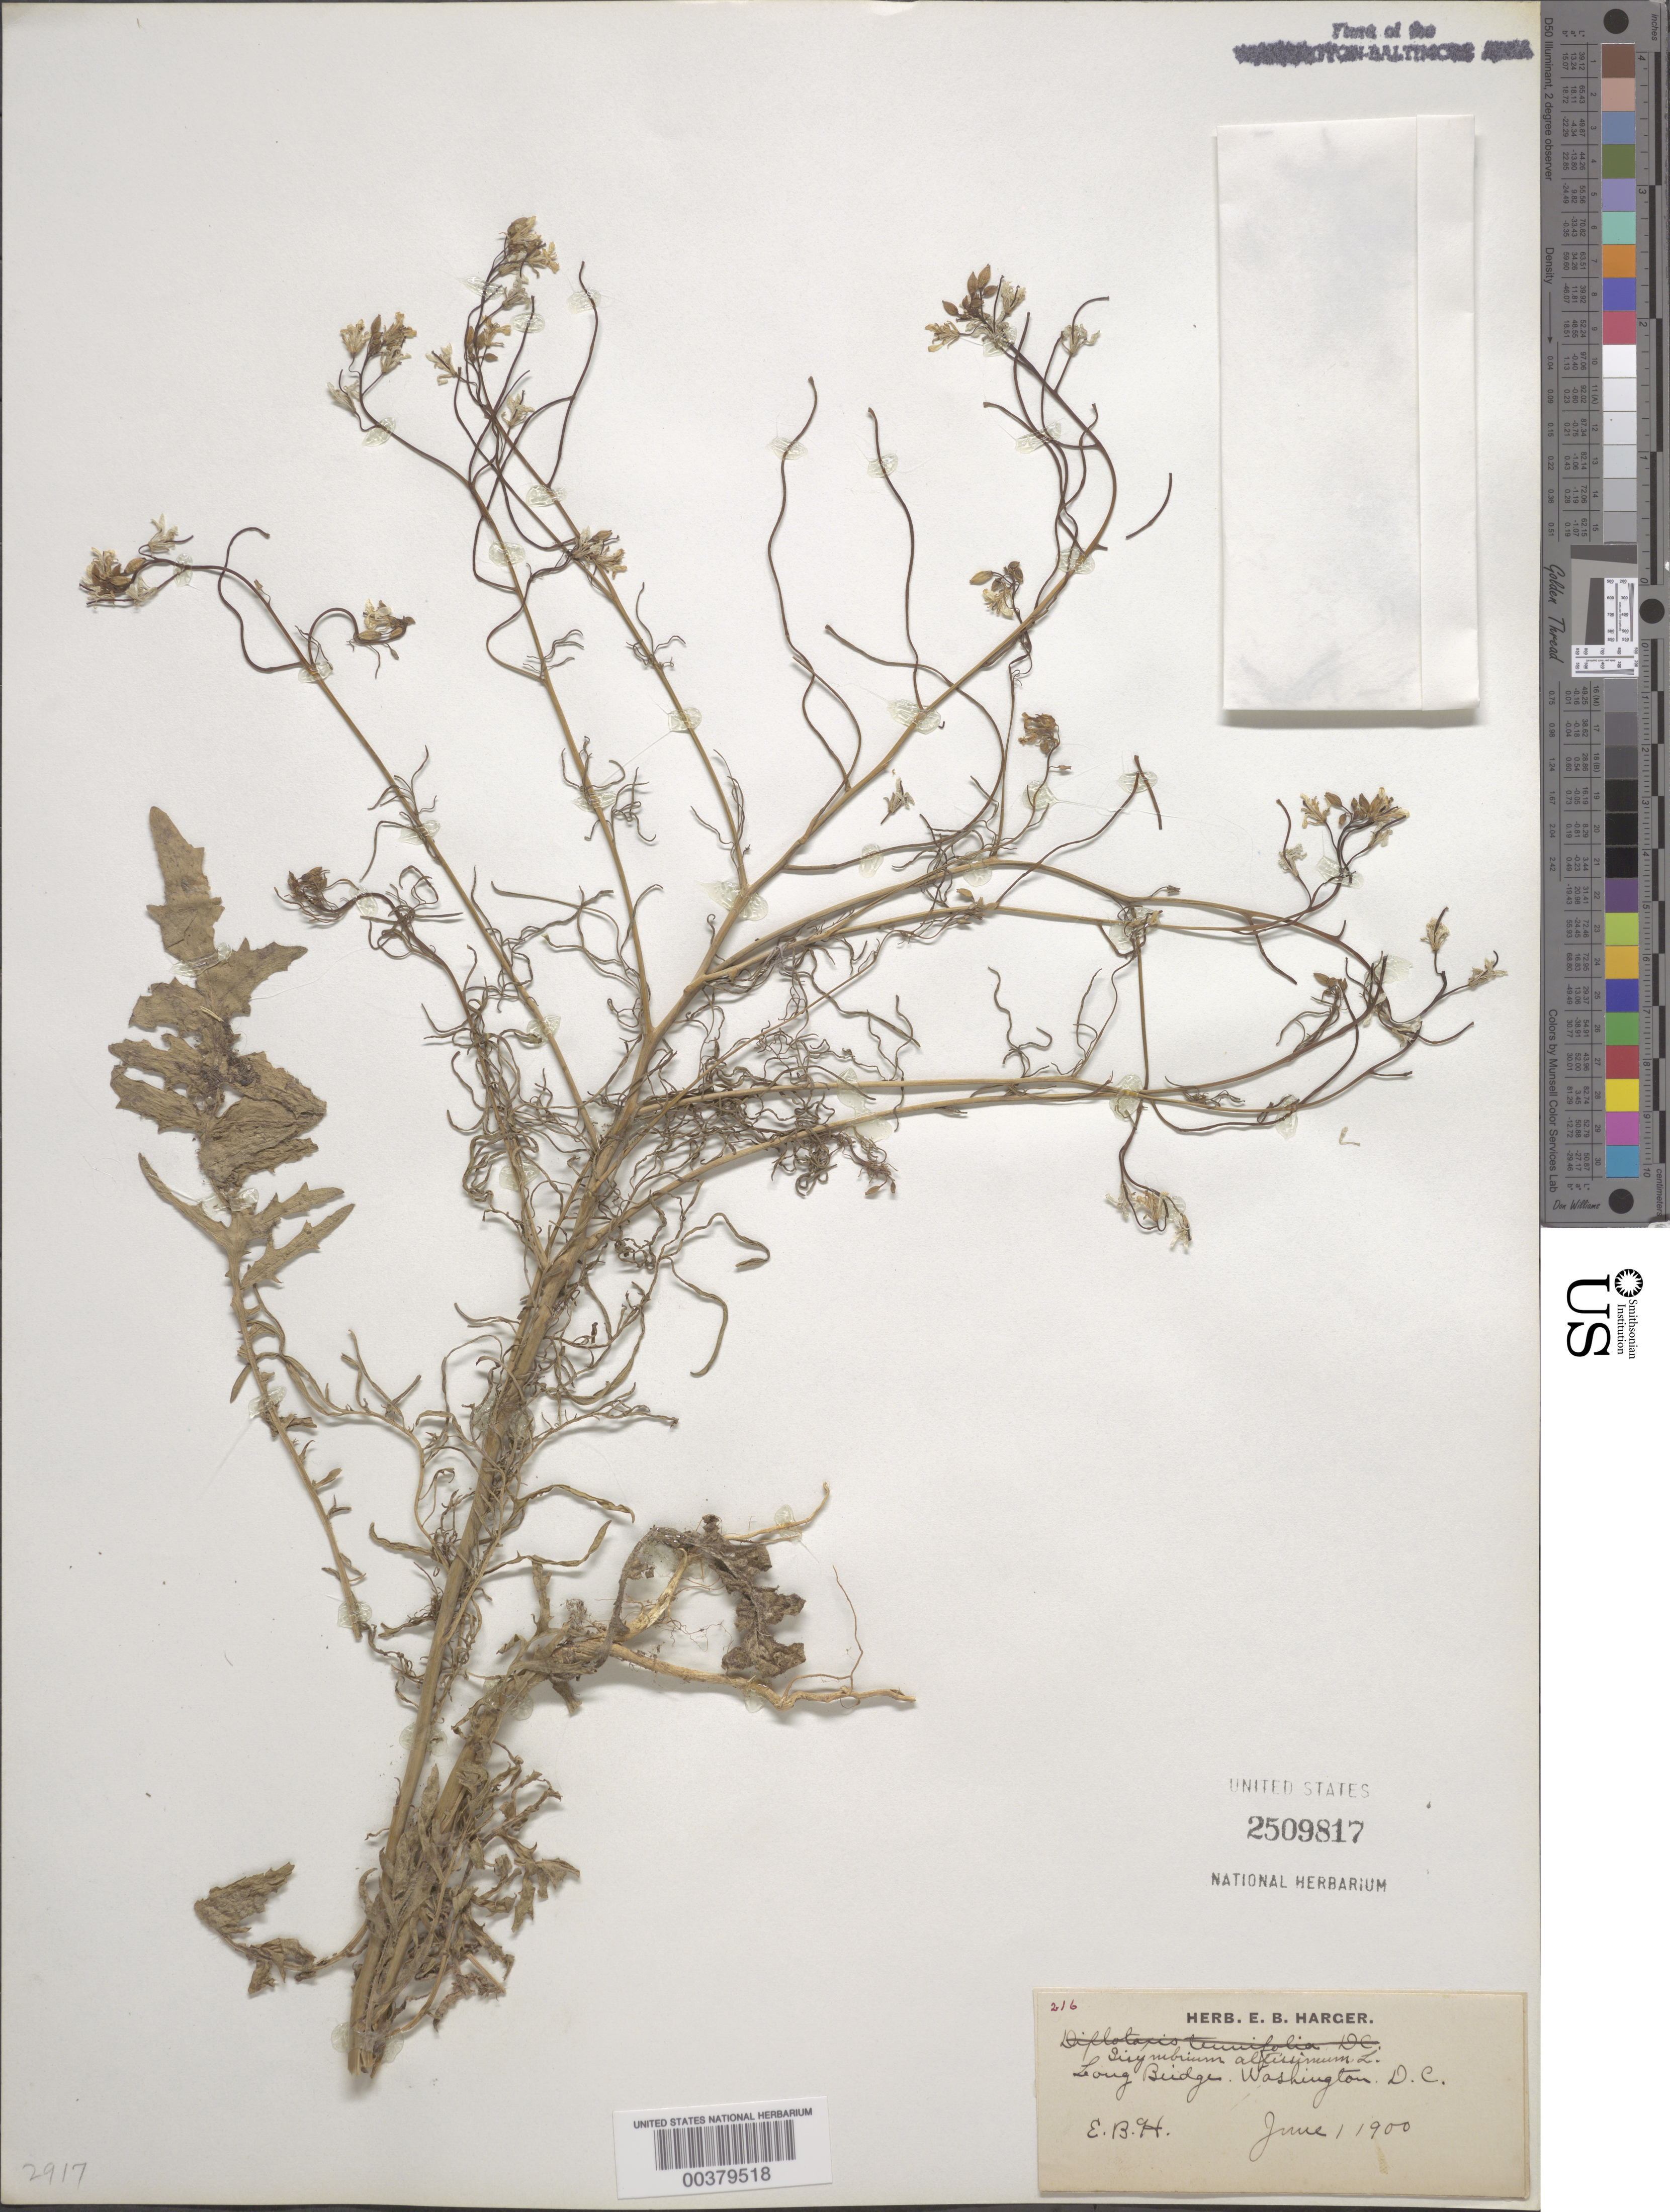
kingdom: Plantae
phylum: Tracheophyta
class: Magnoliopsida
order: Brassicales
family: Brassicaceae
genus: Sisymbrium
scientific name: Sisymbrium altissimum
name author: L.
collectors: E. B. Harger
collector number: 216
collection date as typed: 01 Jun 1900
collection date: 1900-06-01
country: United States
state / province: District of Columbia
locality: Long Bridge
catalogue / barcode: US 2509817